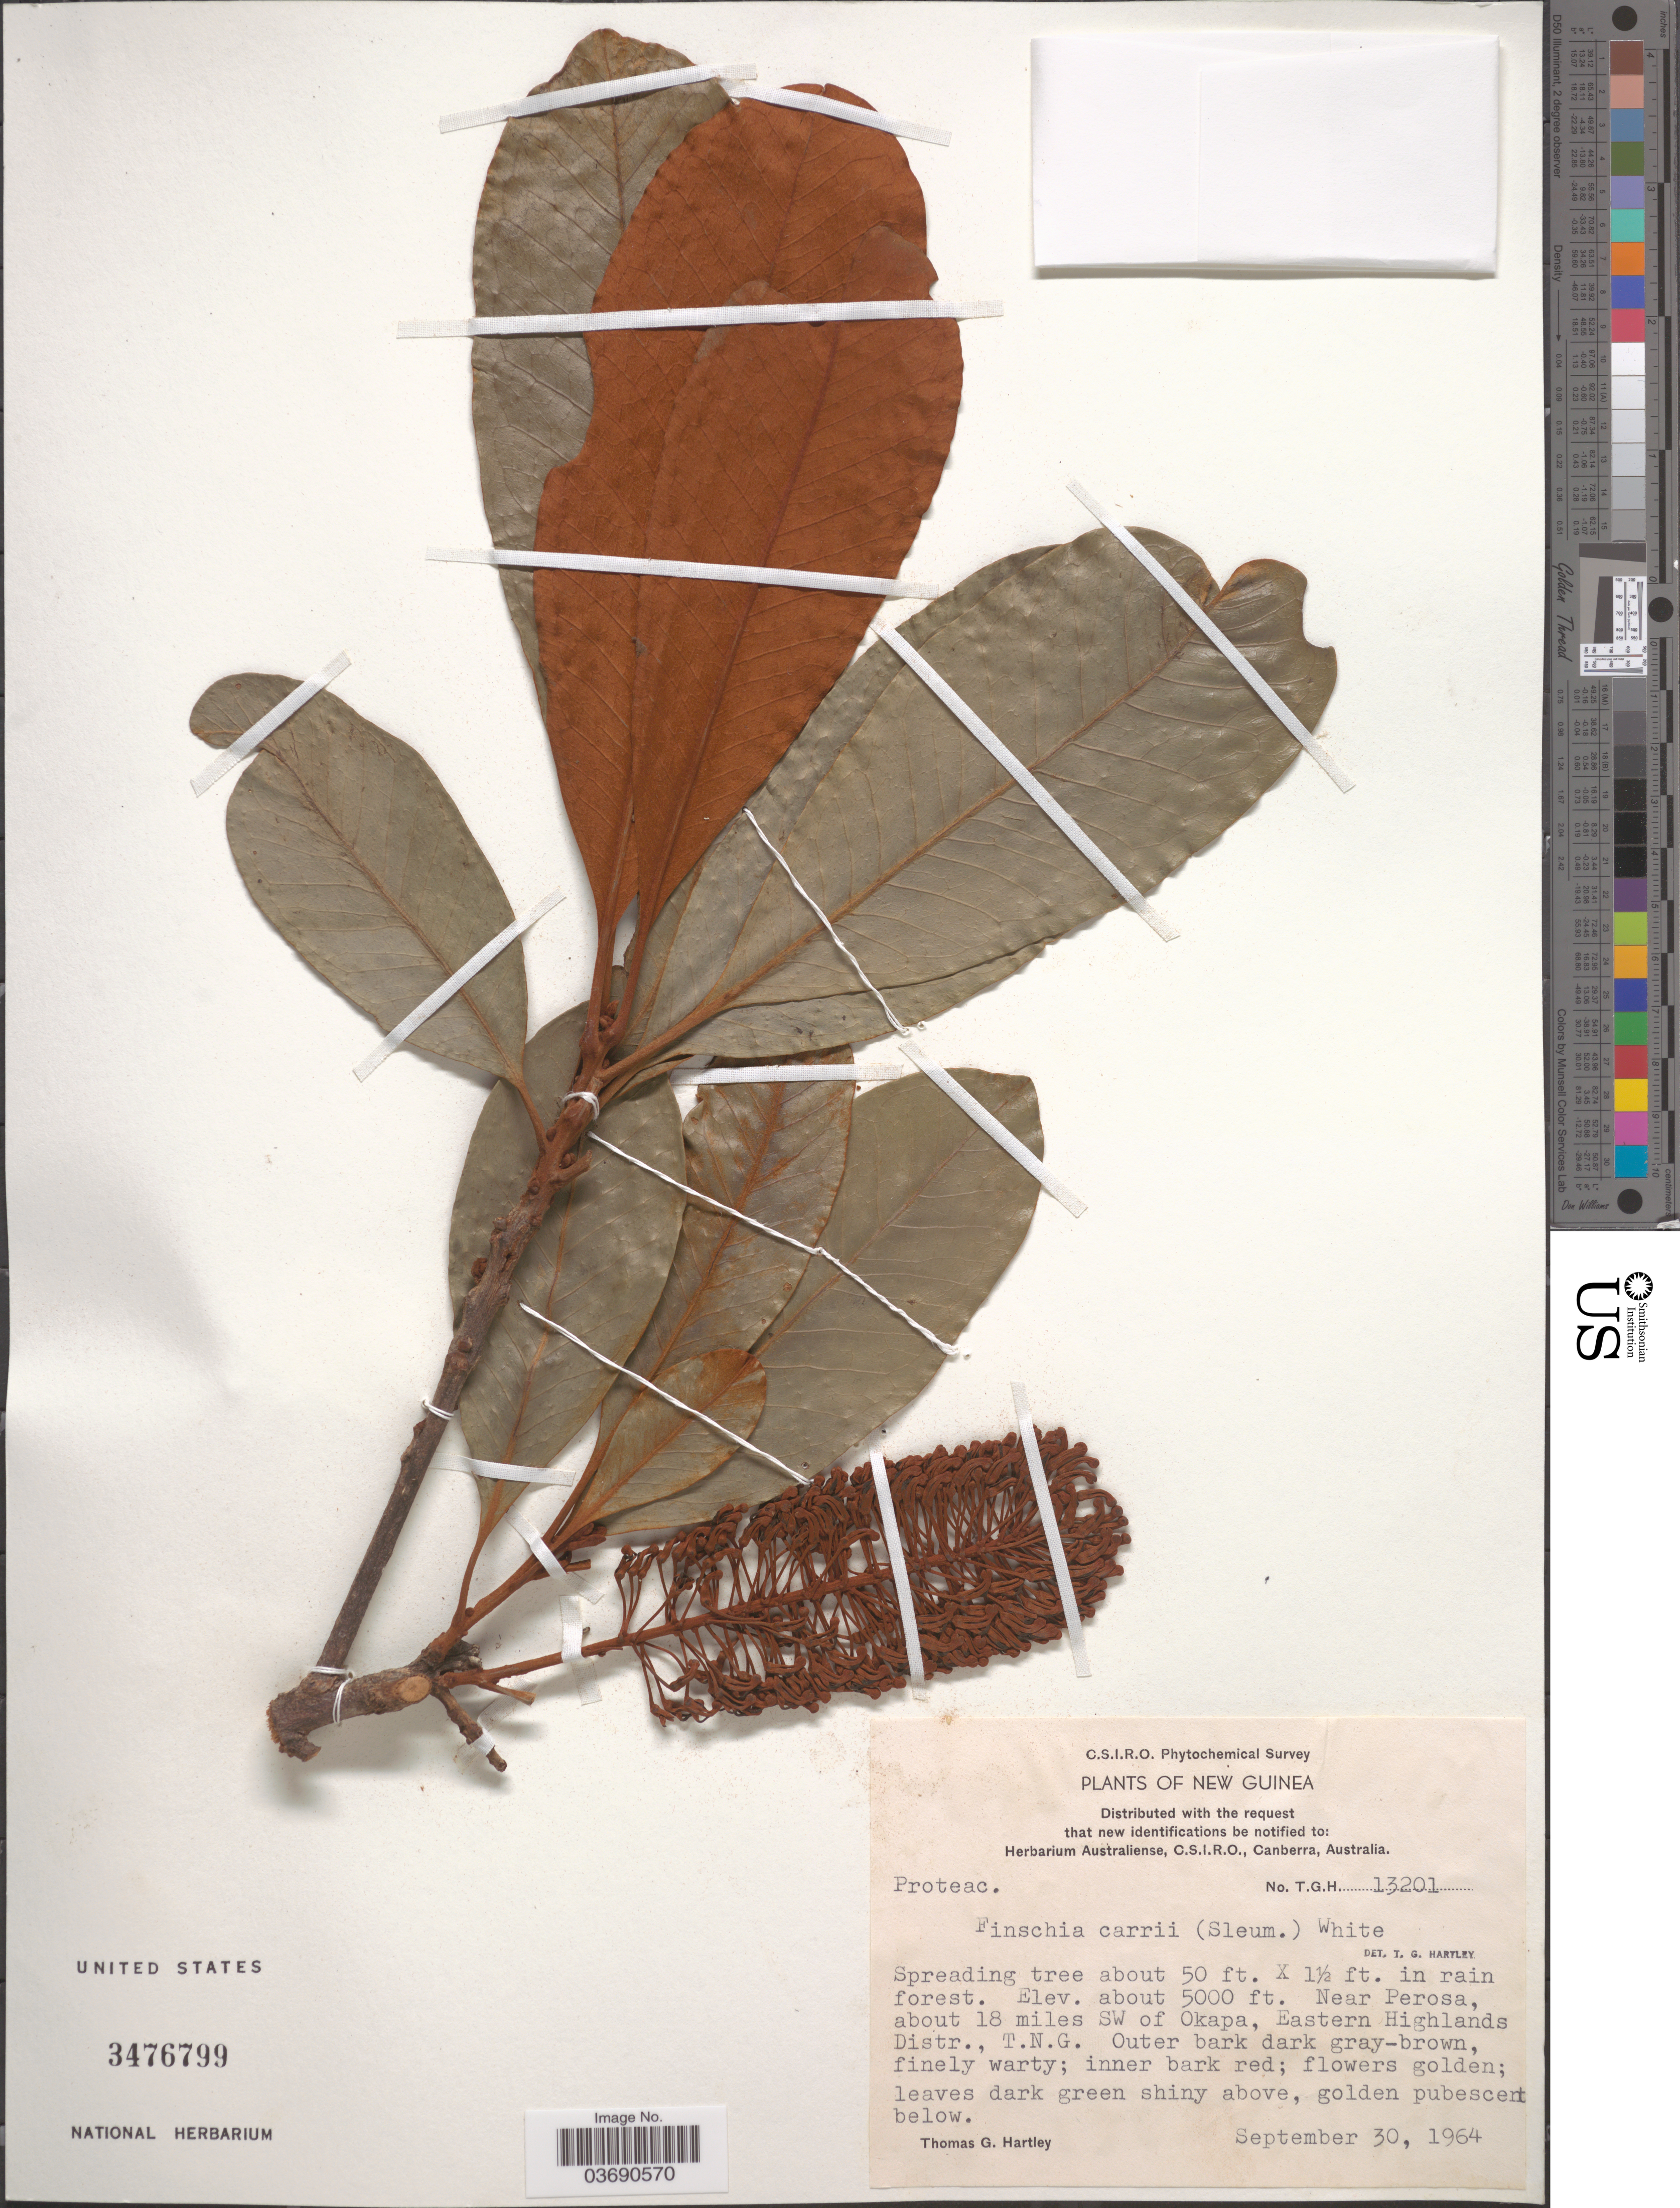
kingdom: Plantae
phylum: Tracheophyta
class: Magnoliopsida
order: Proteales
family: Proteaceae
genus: Finschia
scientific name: Finschia carrii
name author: (Sleumer) C.T. White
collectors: T. G. Hartley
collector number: TGH 13201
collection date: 1964-09-30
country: Papua New Guinea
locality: New Guinea. Near Perosa, about 18 miles SW of Okapa, Eastern Highlands Distr., T.N.G.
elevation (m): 1524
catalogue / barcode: US 3476799